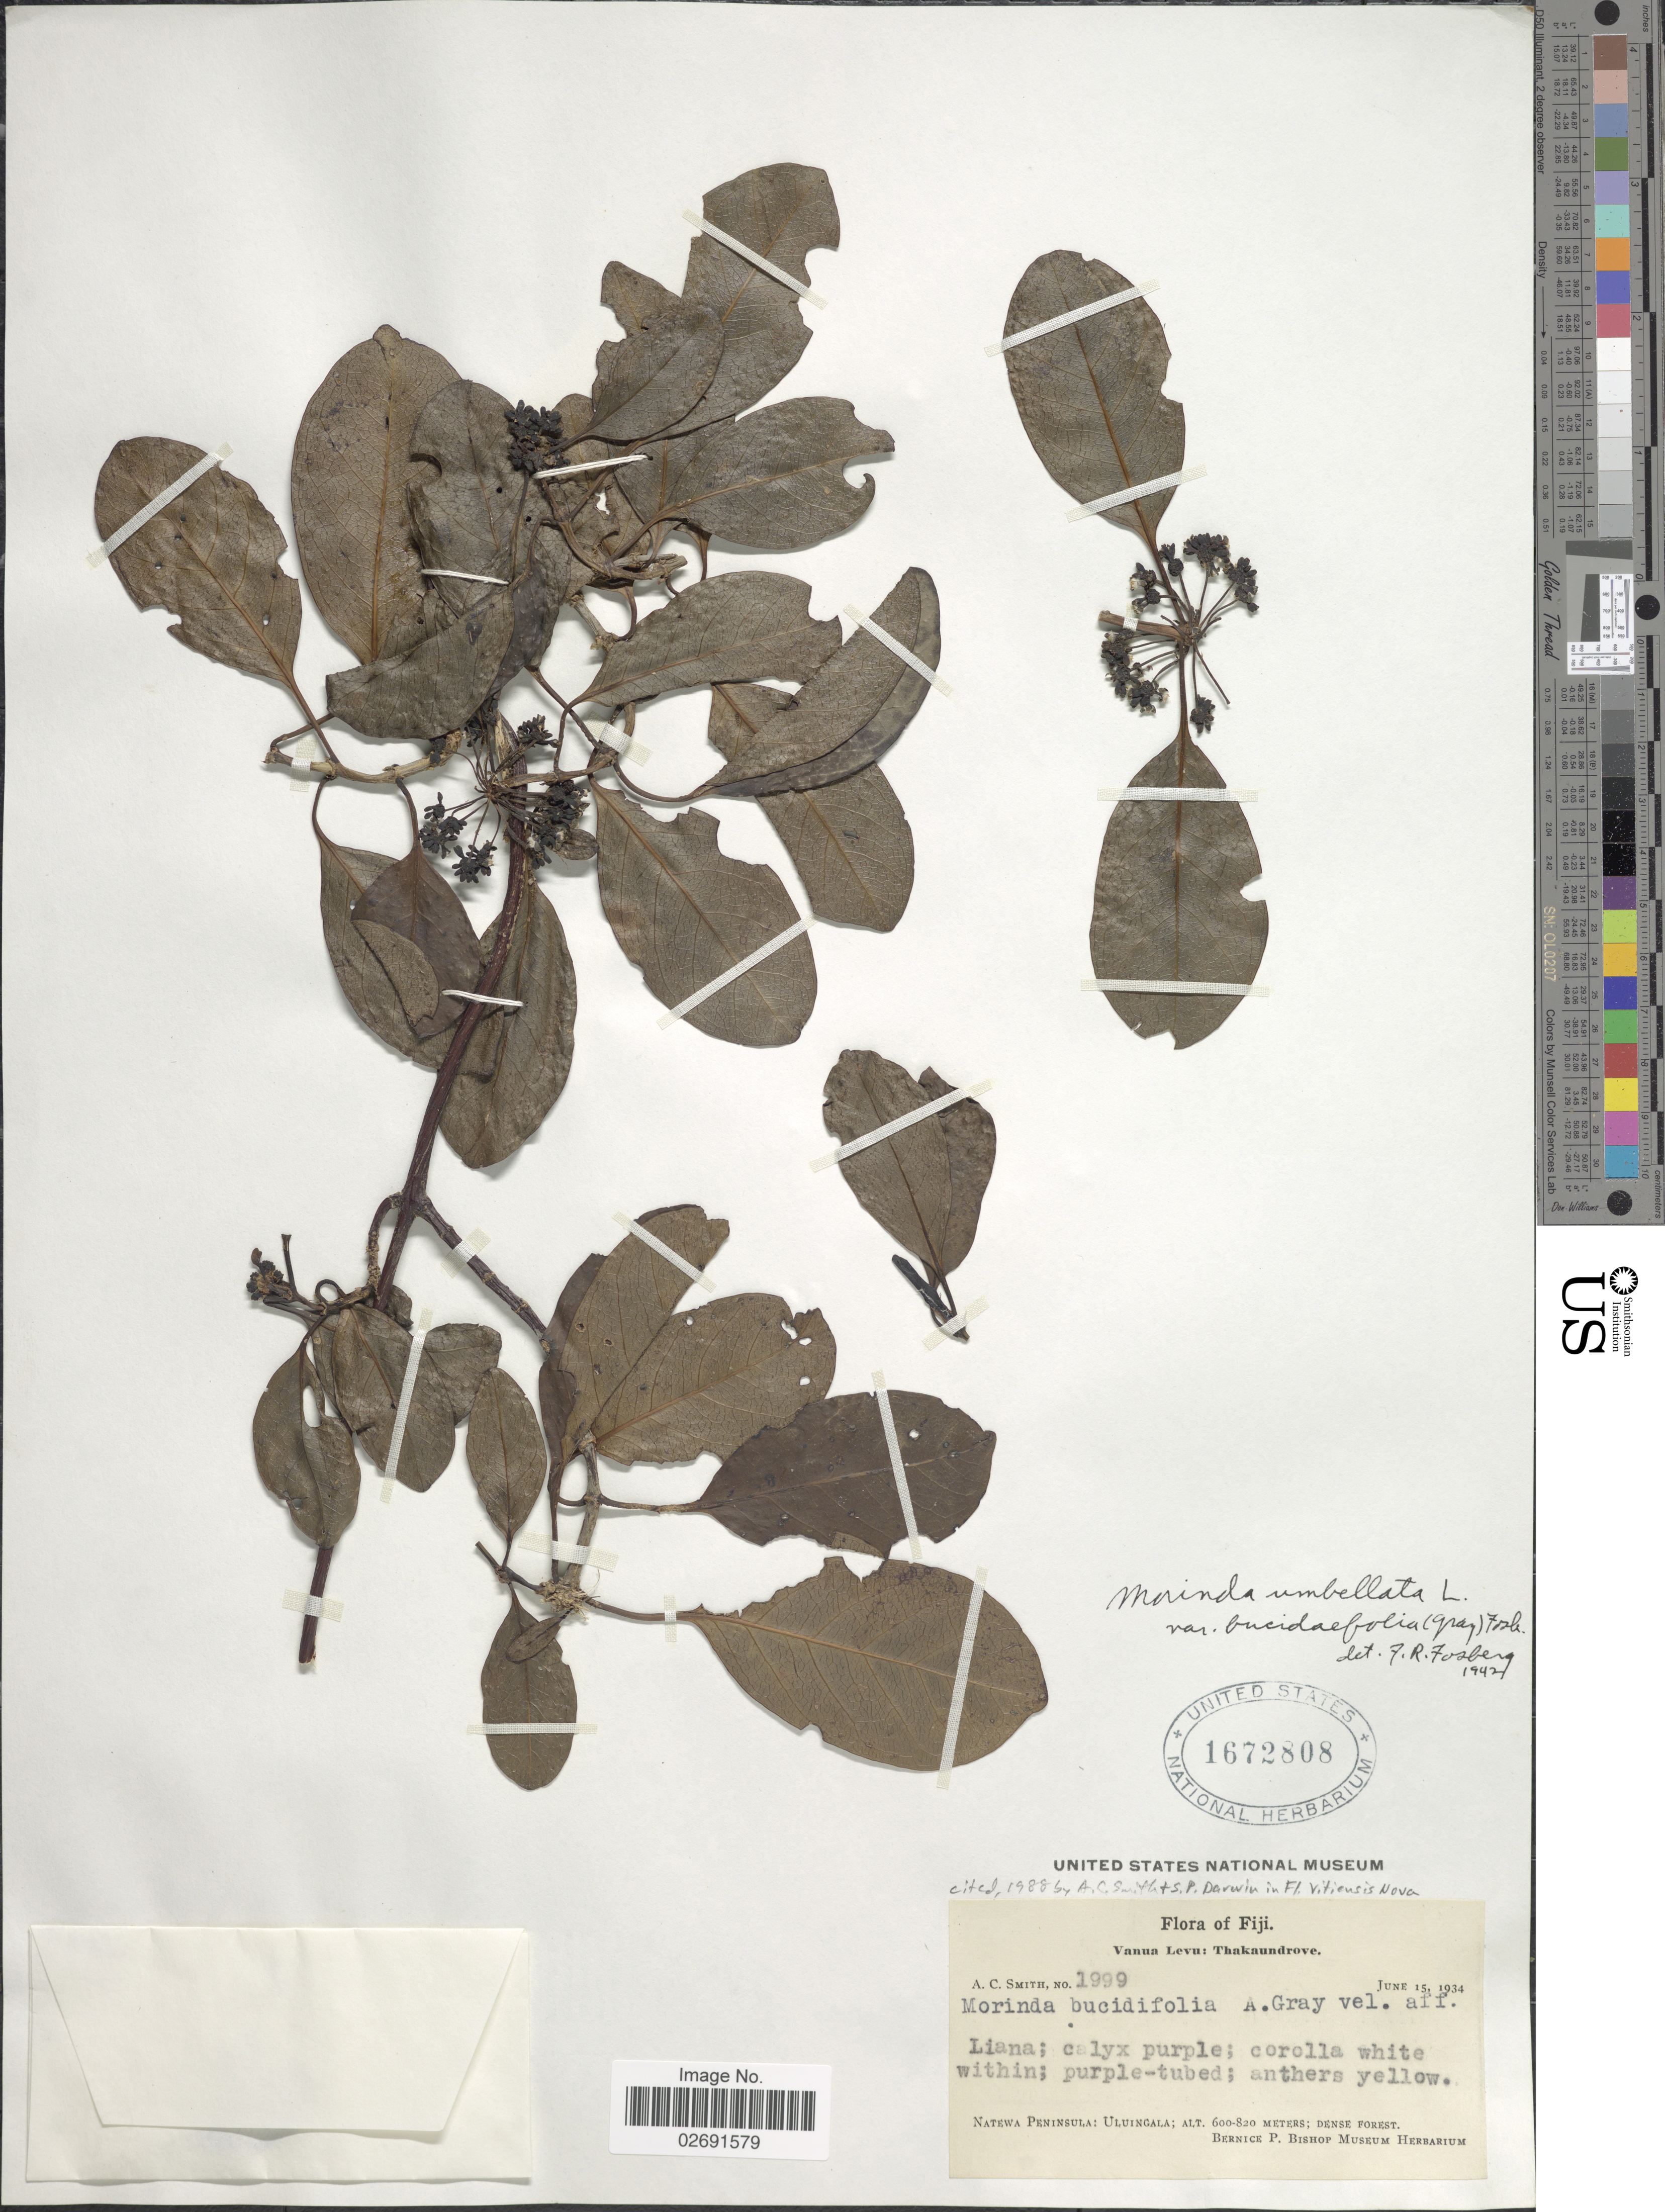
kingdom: Plantae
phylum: Tracheophyta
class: Magnoliopsida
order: Gentianales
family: Rubiaceae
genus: Gynochthodes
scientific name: Gynochthodes bucidifolia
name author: (A. Gray) Razafim. & B. Bremer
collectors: A. C. Smith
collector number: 1999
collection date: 1934-06-15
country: Fiji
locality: Vanua Levu: Thakaundrove, Natewa Peninsula: Uluigala; dense forest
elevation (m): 600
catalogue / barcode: US 1672808